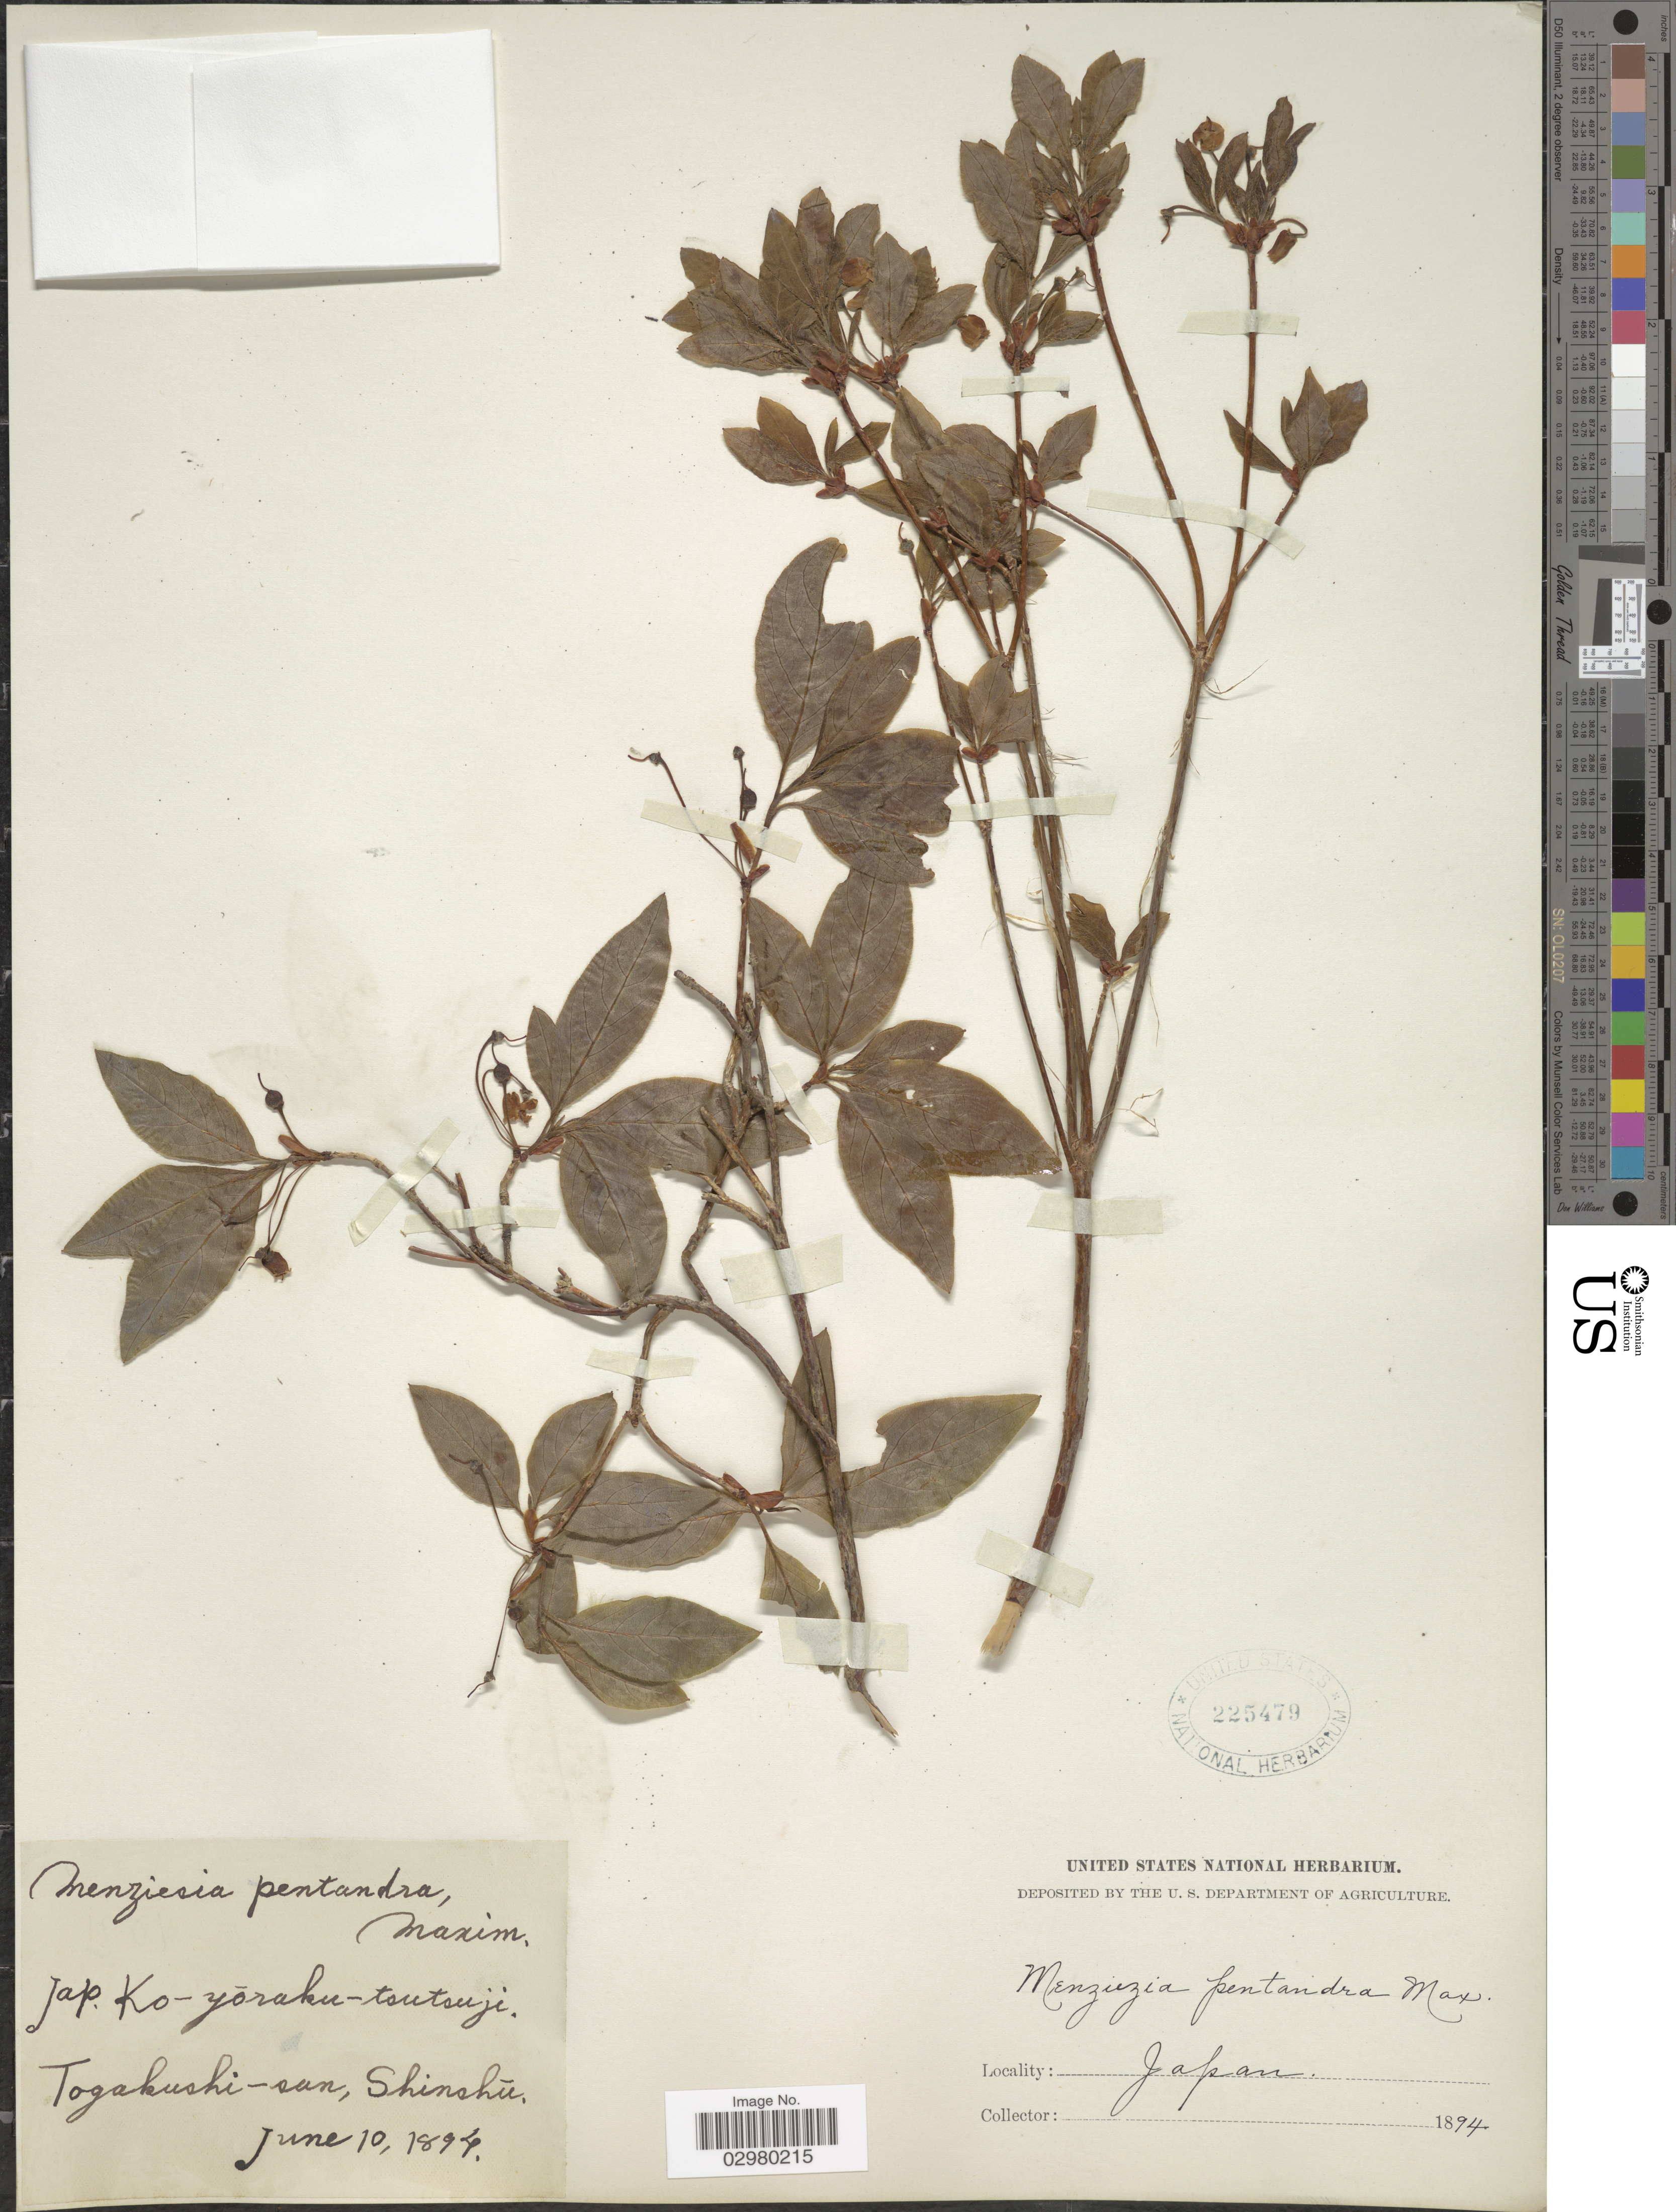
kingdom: Plantae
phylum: Tracheophyta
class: Magnoliopsida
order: Ericales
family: Ericaceae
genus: Menziesia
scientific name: Menziesia pentandra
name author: Maxim.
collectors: ex herb. United States National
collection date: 1894-06-10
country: Japan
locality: Togakushi-san, Shinshu.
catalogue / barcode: US 225479